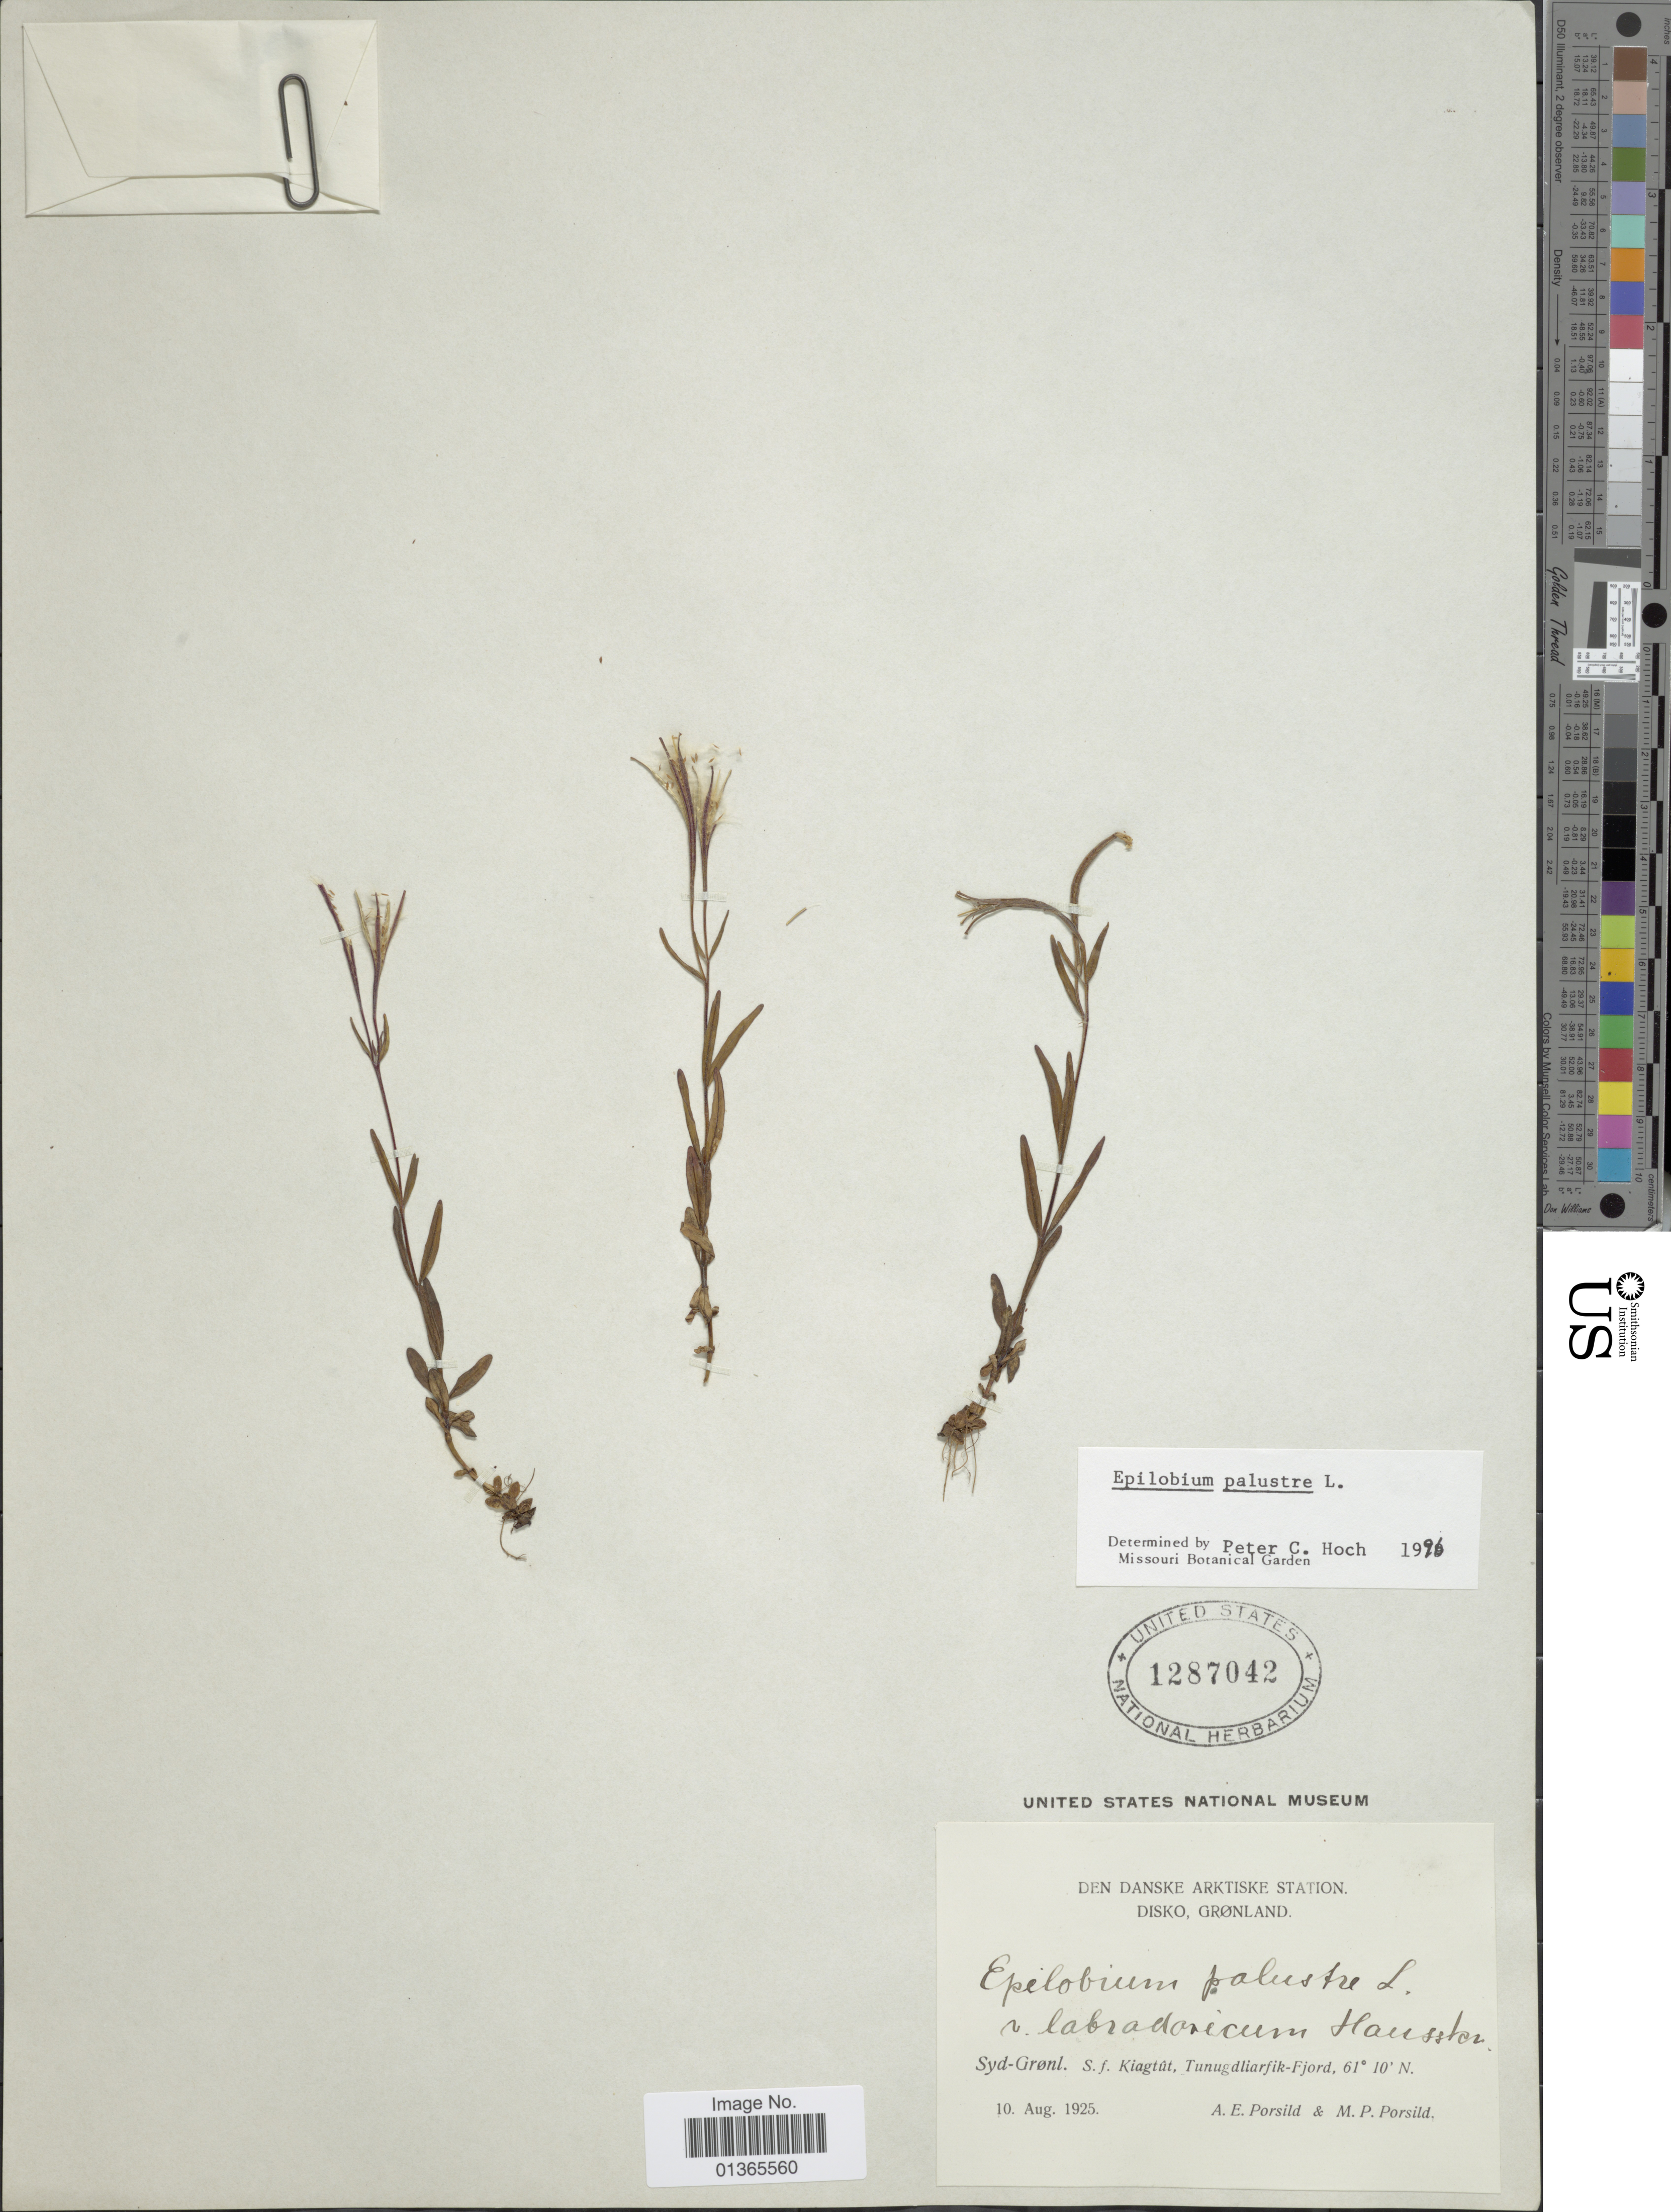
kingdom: Plantae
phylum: Tracheophyta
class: Magnoliopsida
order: Myrtales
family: Onagraceae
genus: Epilobium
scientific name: Epilobium palustre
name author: L.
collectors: A. E. Porsild & M. P. Porsild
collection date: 1925-08-10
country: Greenland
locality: Den danske arktiske station, Disko. Syd-Grønl. S.f. Kiagtût, Tunugdliarfik-Fjord.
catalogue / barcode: US 1287042